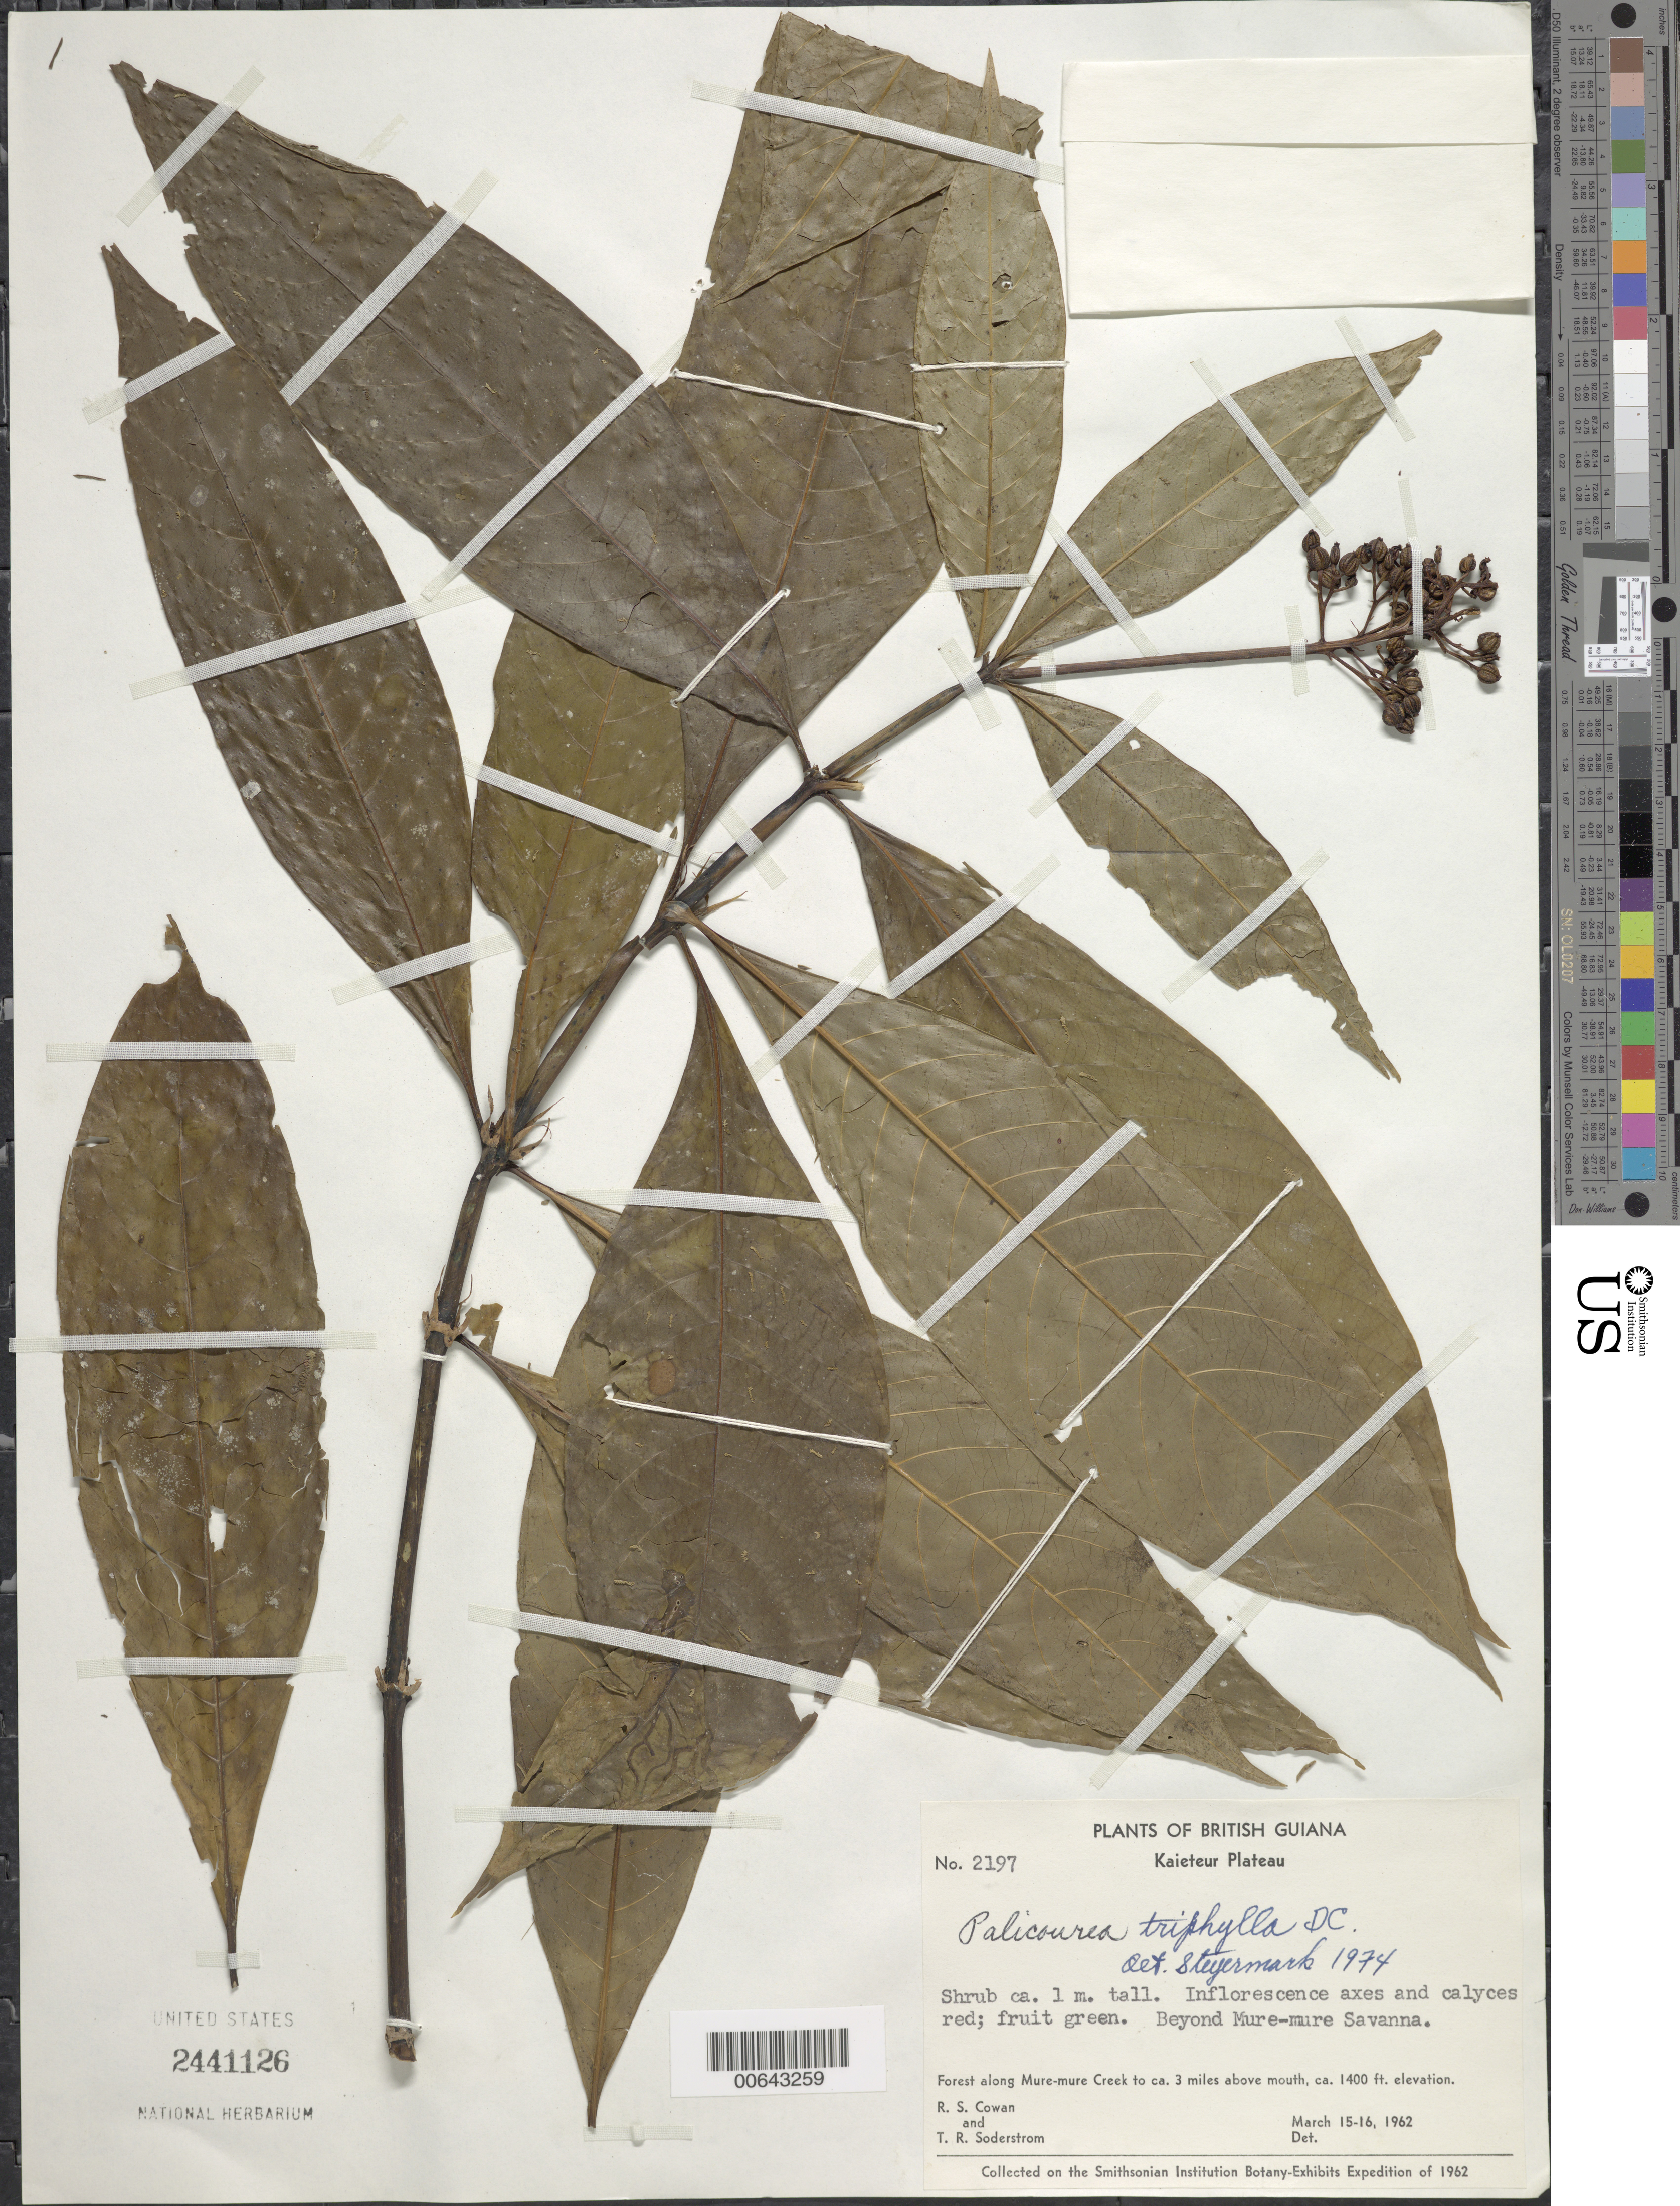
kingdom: Plantae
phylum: Tracheophyta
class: Magnoliopsida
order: Gentianales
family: Rubiaceae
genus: Palicourea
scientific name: Palicourea triphylla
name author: DC.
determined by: Steyermark, Julian A., (VEN)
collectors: R. S. Cowan & T. R. Soderstrom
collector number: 2197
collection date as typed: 15-Mar-62 to 16-Mar-62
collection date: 1962-03-15/1962-03-16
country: Guyana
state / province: Potaro-Siparuni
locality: Kaieteur Plateau, Mure-mure Creek to ca. 3 mi. above mouth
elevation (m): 427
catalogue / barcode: US 2441126